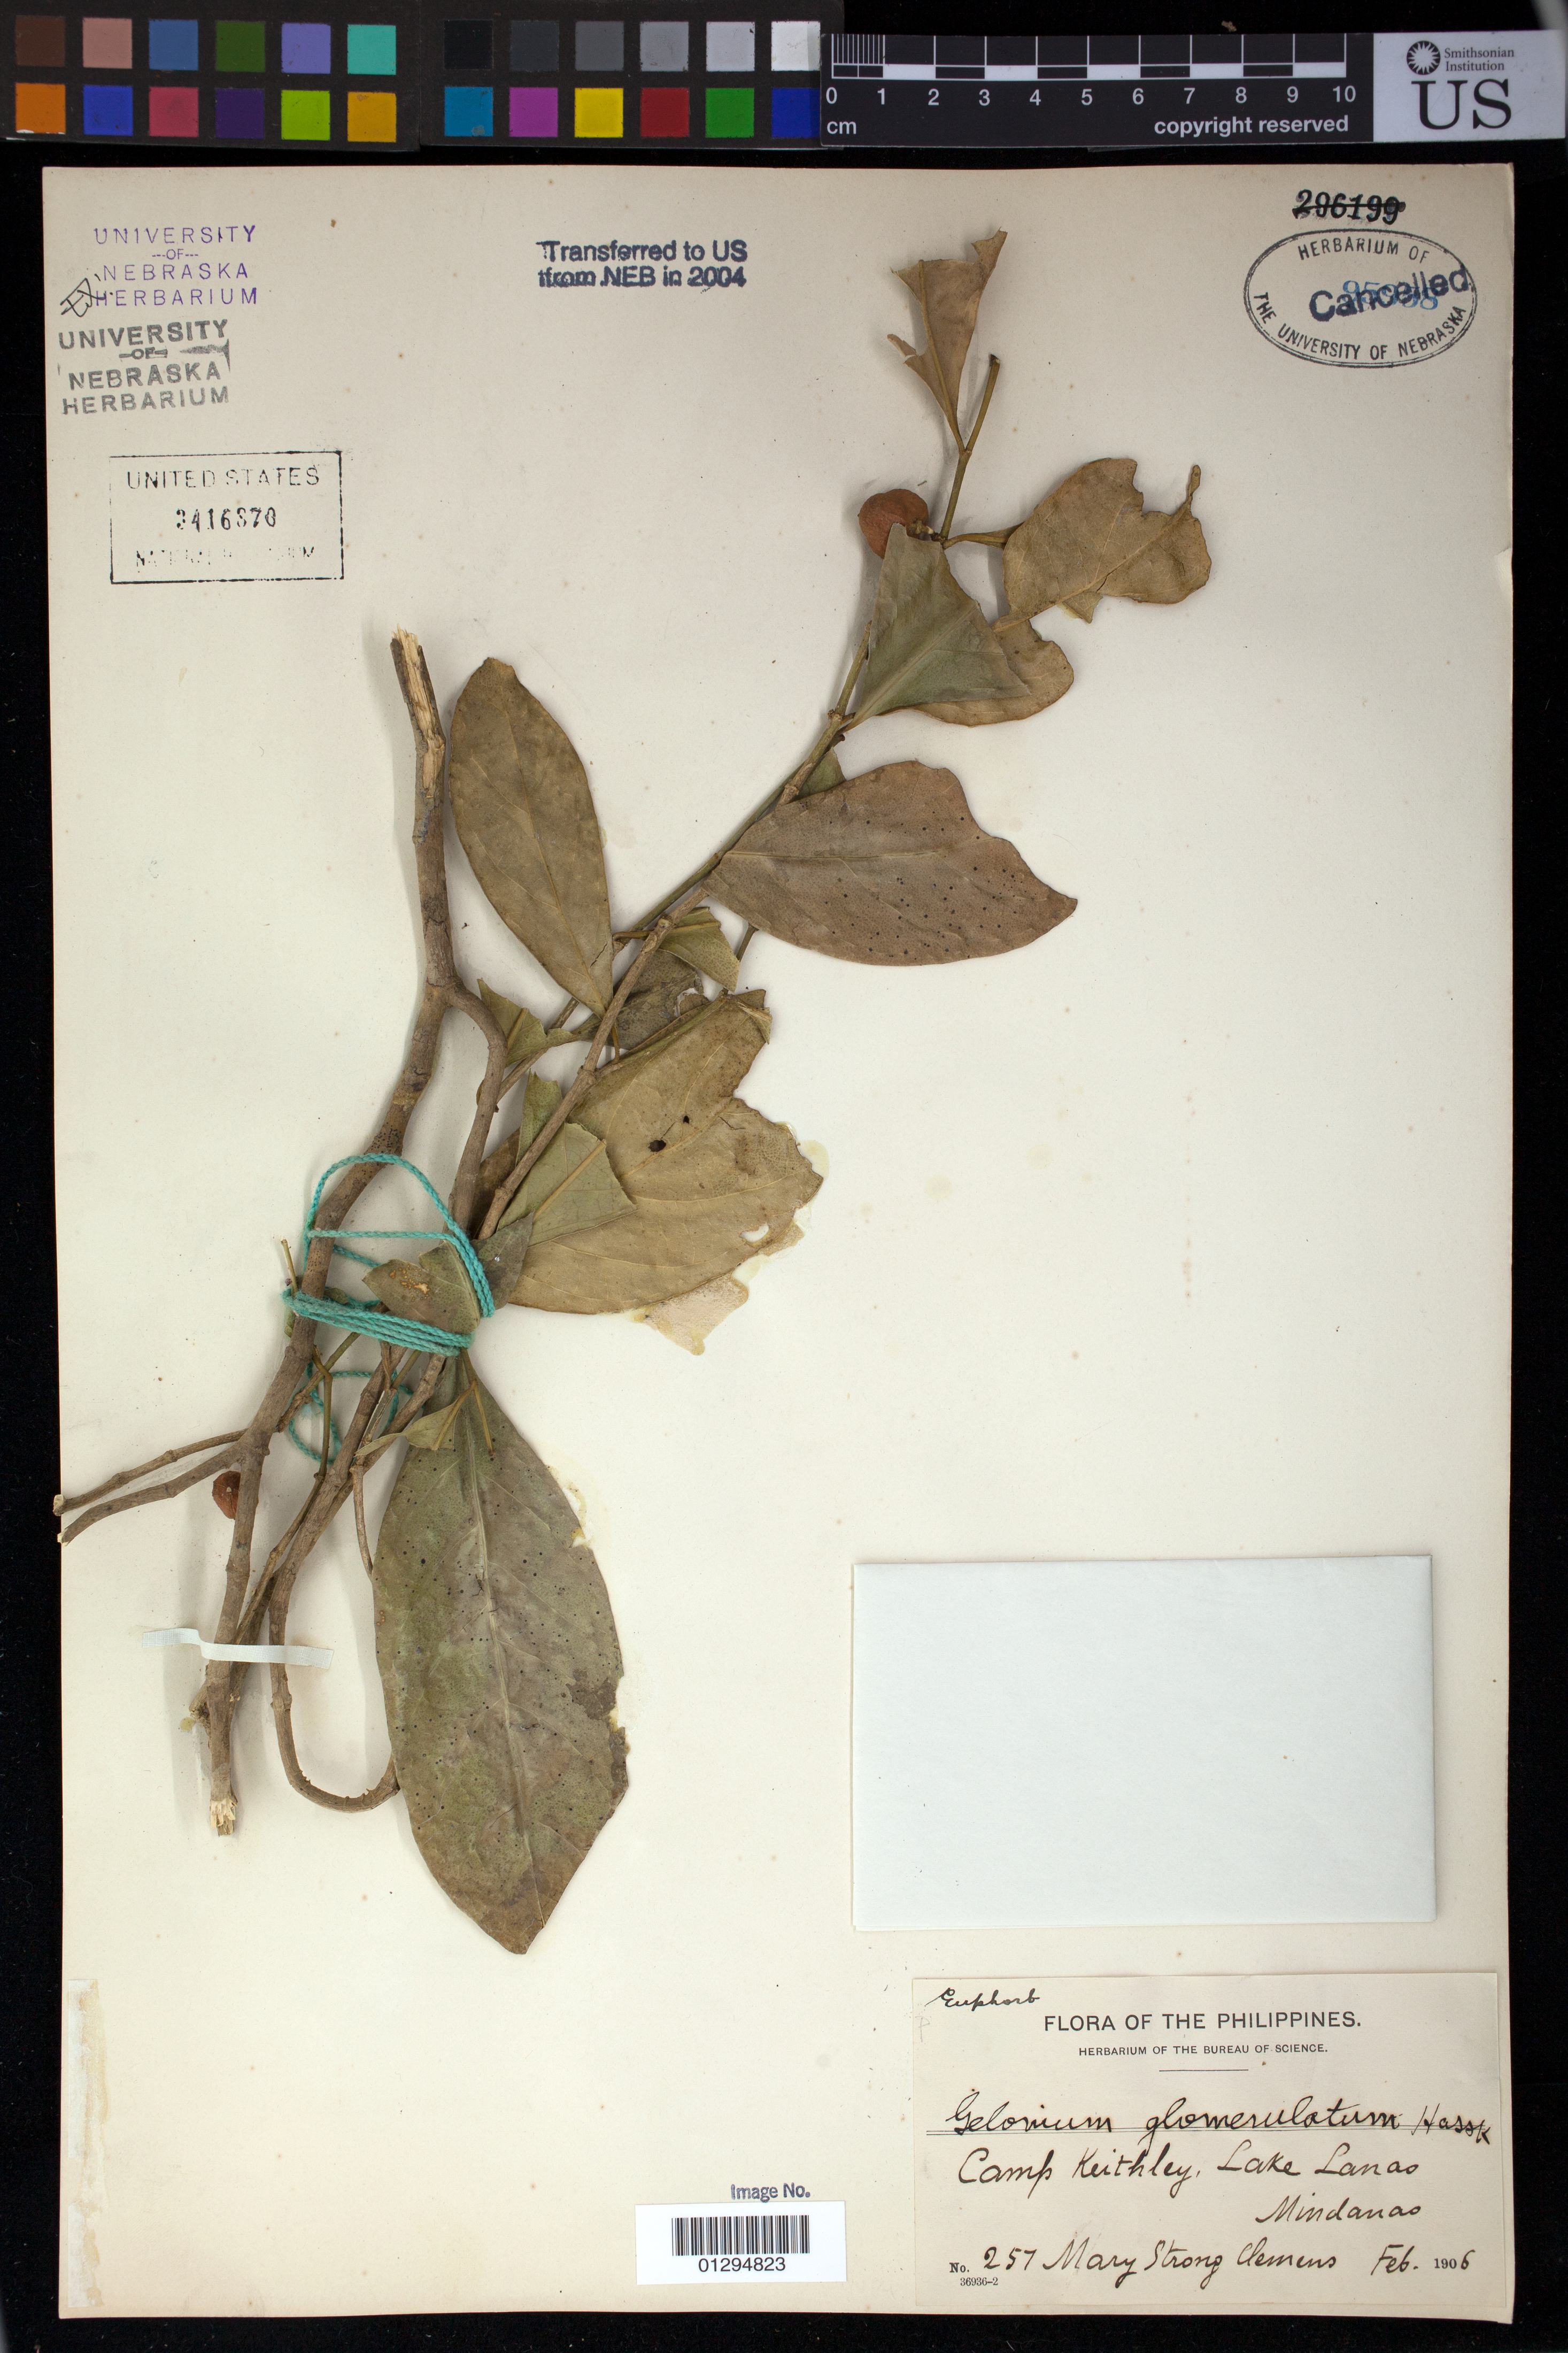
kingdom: Plantae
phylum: Tracheophyta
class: Magnoliopsida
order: Malpighiales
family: Euphorbiaceae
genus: Suregada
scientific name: Suregada glomerulata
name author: (Blume) Baill.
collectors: M. S. Clemens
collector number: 257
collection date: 1906-02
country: Philippines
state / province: Central Visayas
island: Mindanao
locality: Camp Keithly, Lake Lanao, Mindanao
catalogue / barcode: US 2416870